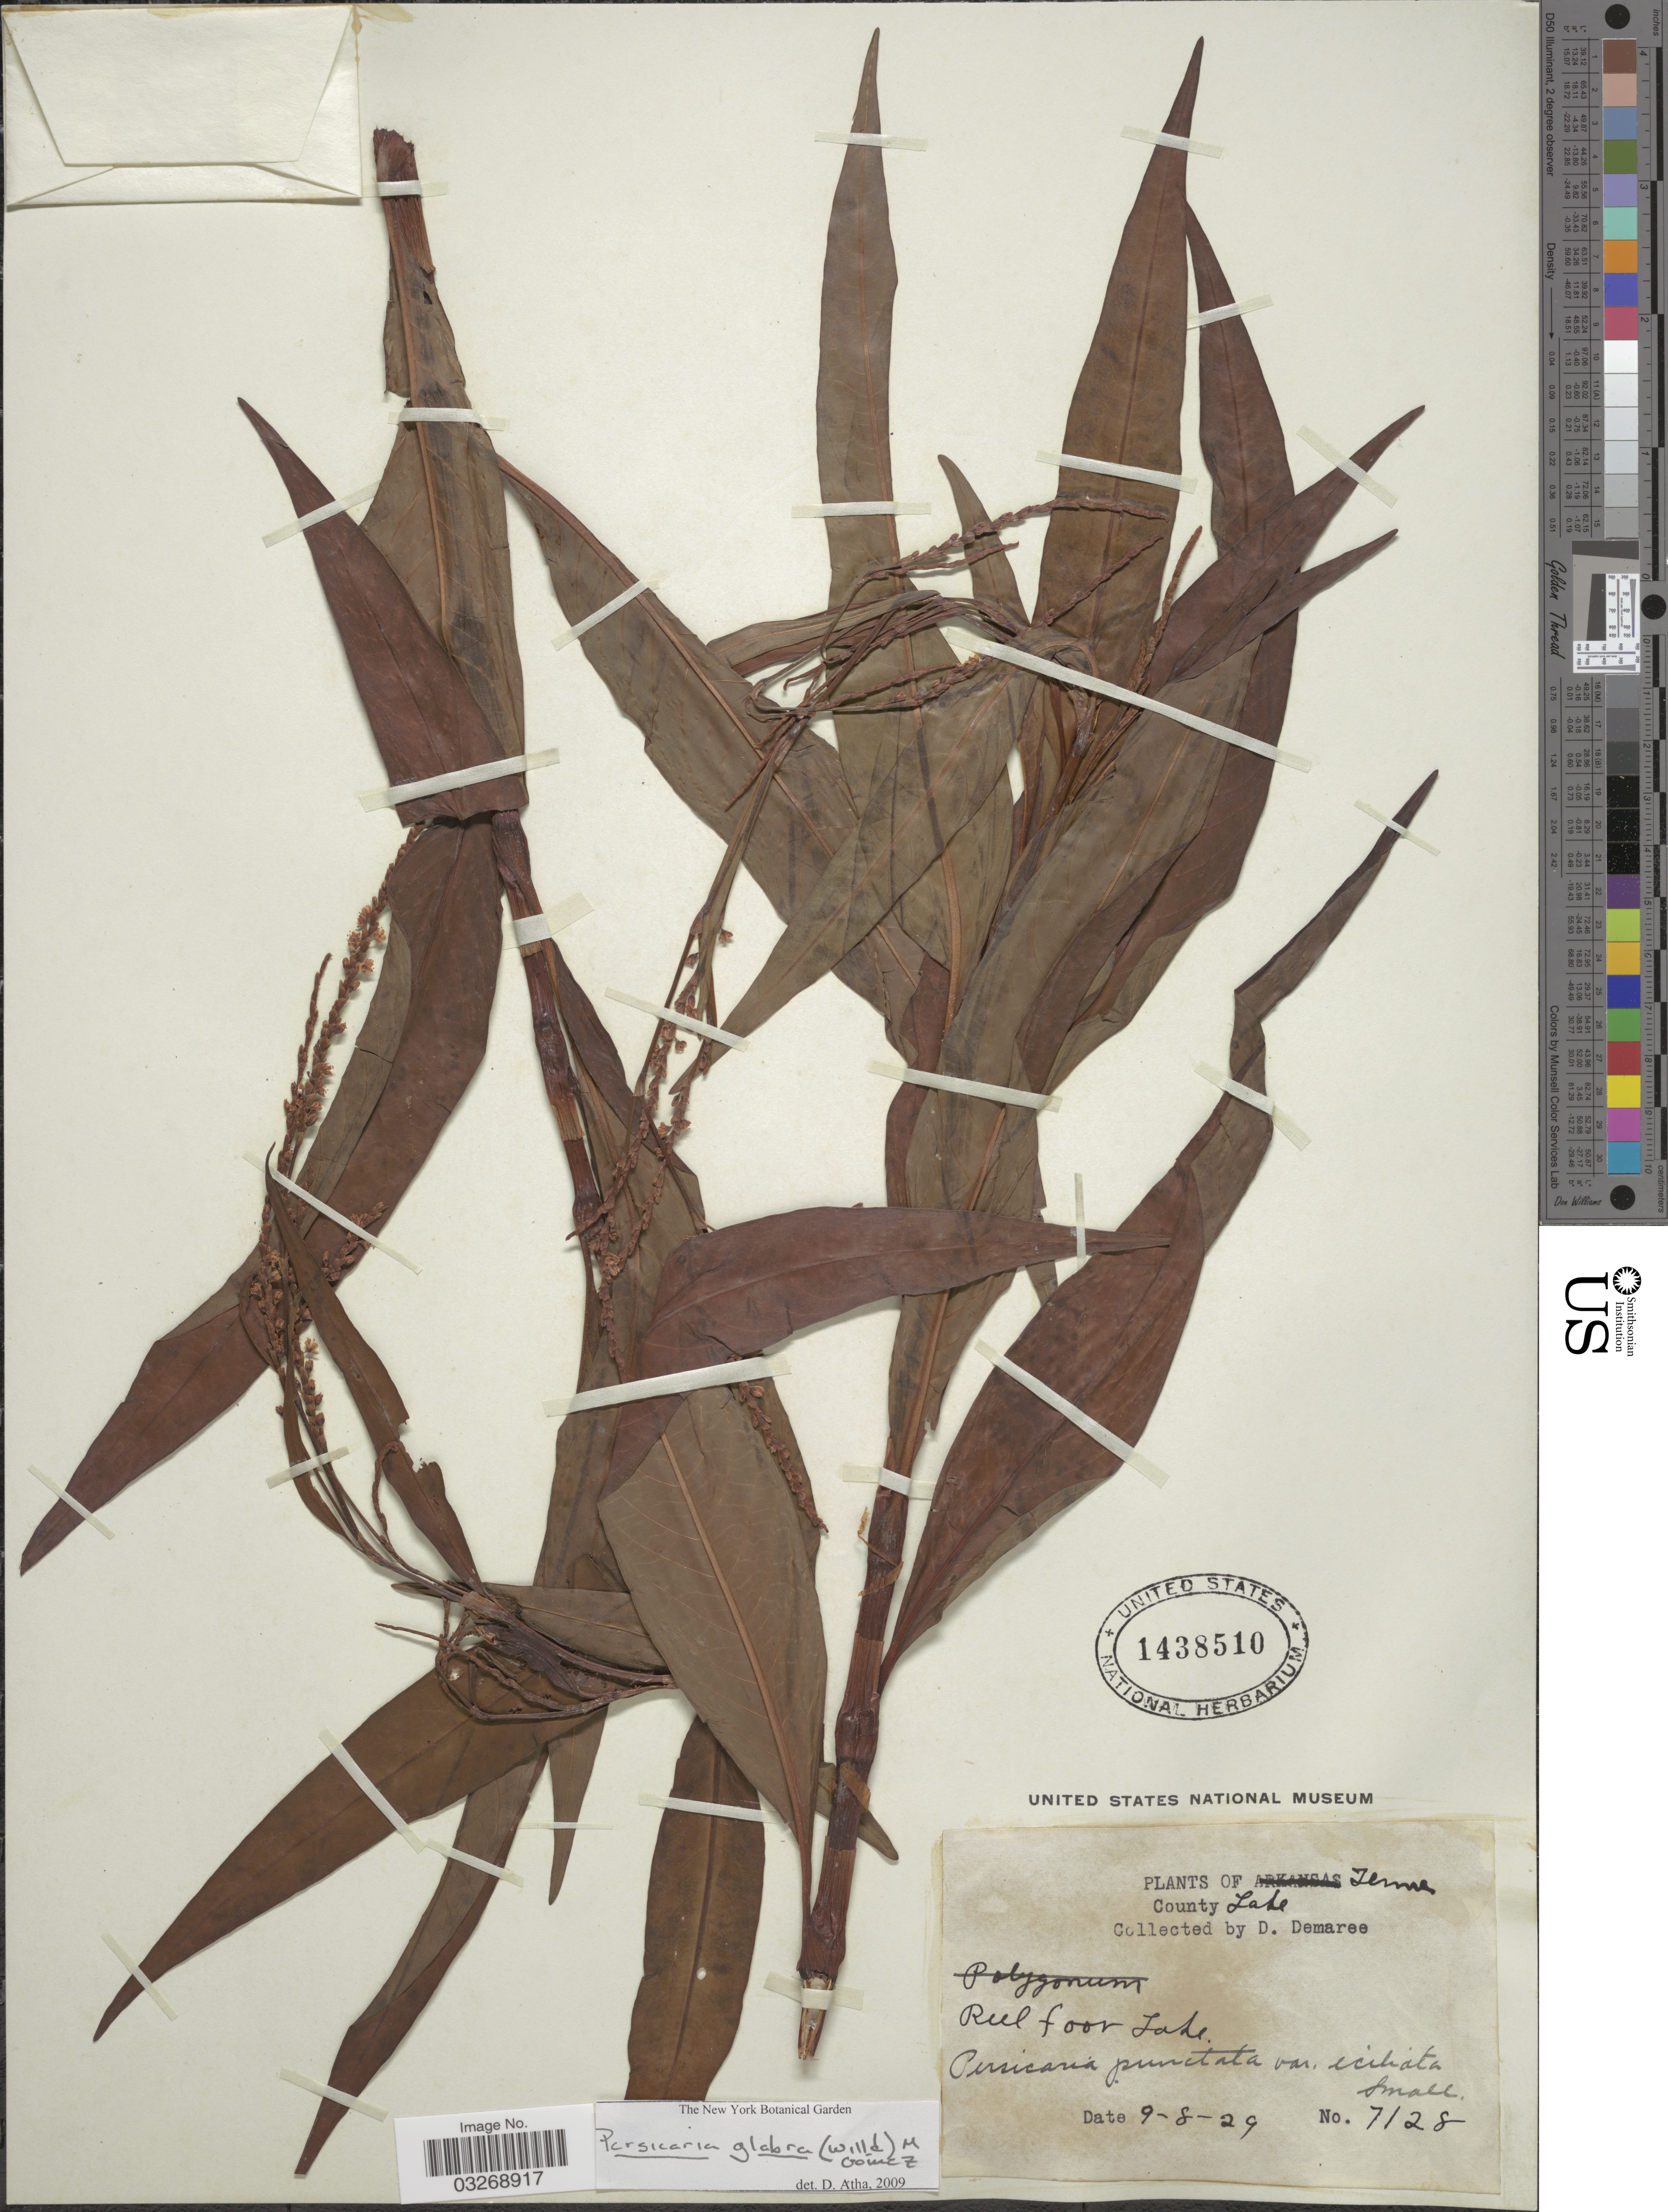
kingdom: Plantae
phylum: Tracheophyta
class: Magnoliopsida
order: Caryophyllales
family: Polygonaceae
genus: Persicaria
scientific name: Persicaria glabra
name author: (Willd.) M. Gómez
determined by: Atha, D. E.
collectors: D. Demaree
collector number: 7128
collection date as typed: Transcribed d/m/y: 8/9/29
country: United States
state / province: Tennessee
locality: County Lake. Reelfoot Lake.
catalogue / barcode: US 1438510